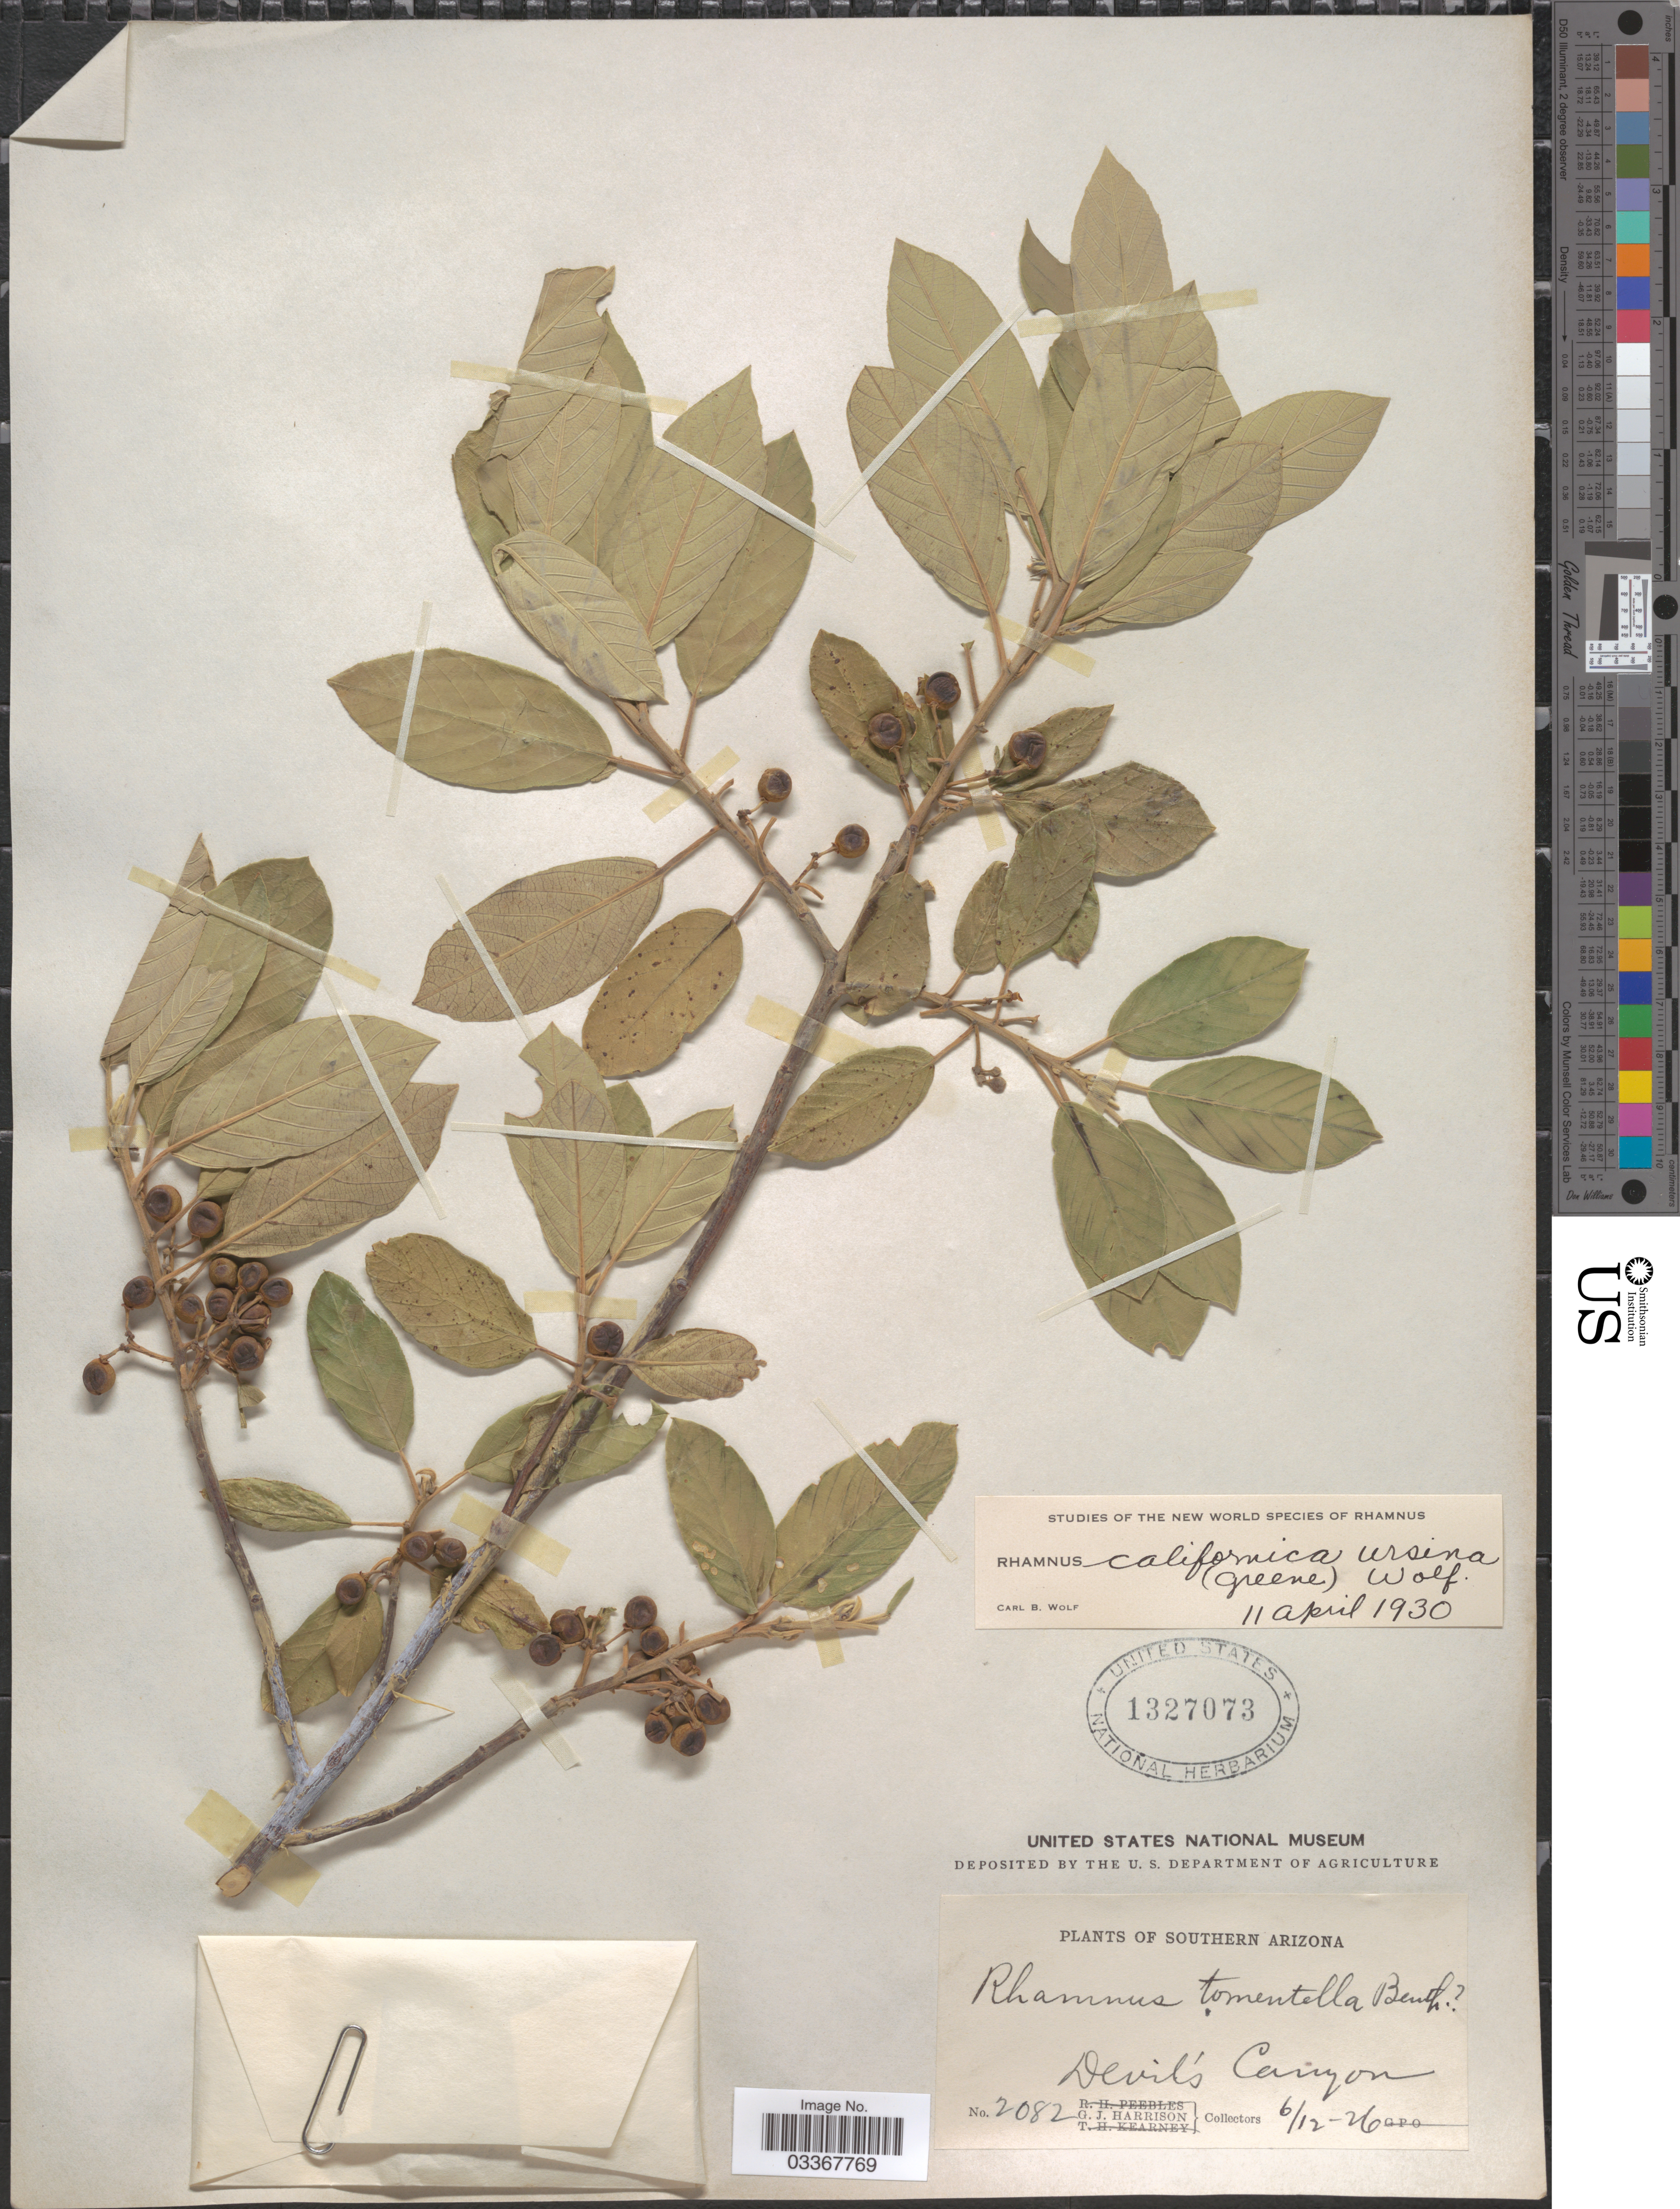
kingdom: Plantae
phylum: Tracheophyta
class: Magnoliopsida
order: Rosales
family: Rhamnaceae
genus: Frangula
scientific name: Frangula californica subsp. ursina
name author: (Greene) Kartesz & Gandhi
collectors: G. J. Harrison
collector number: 2082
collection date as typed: Transcribed d/m/y: 12/6/26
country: United States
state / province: Arizona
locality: Southern Arizona, Devil's Canyon.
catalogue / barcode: US 1327073